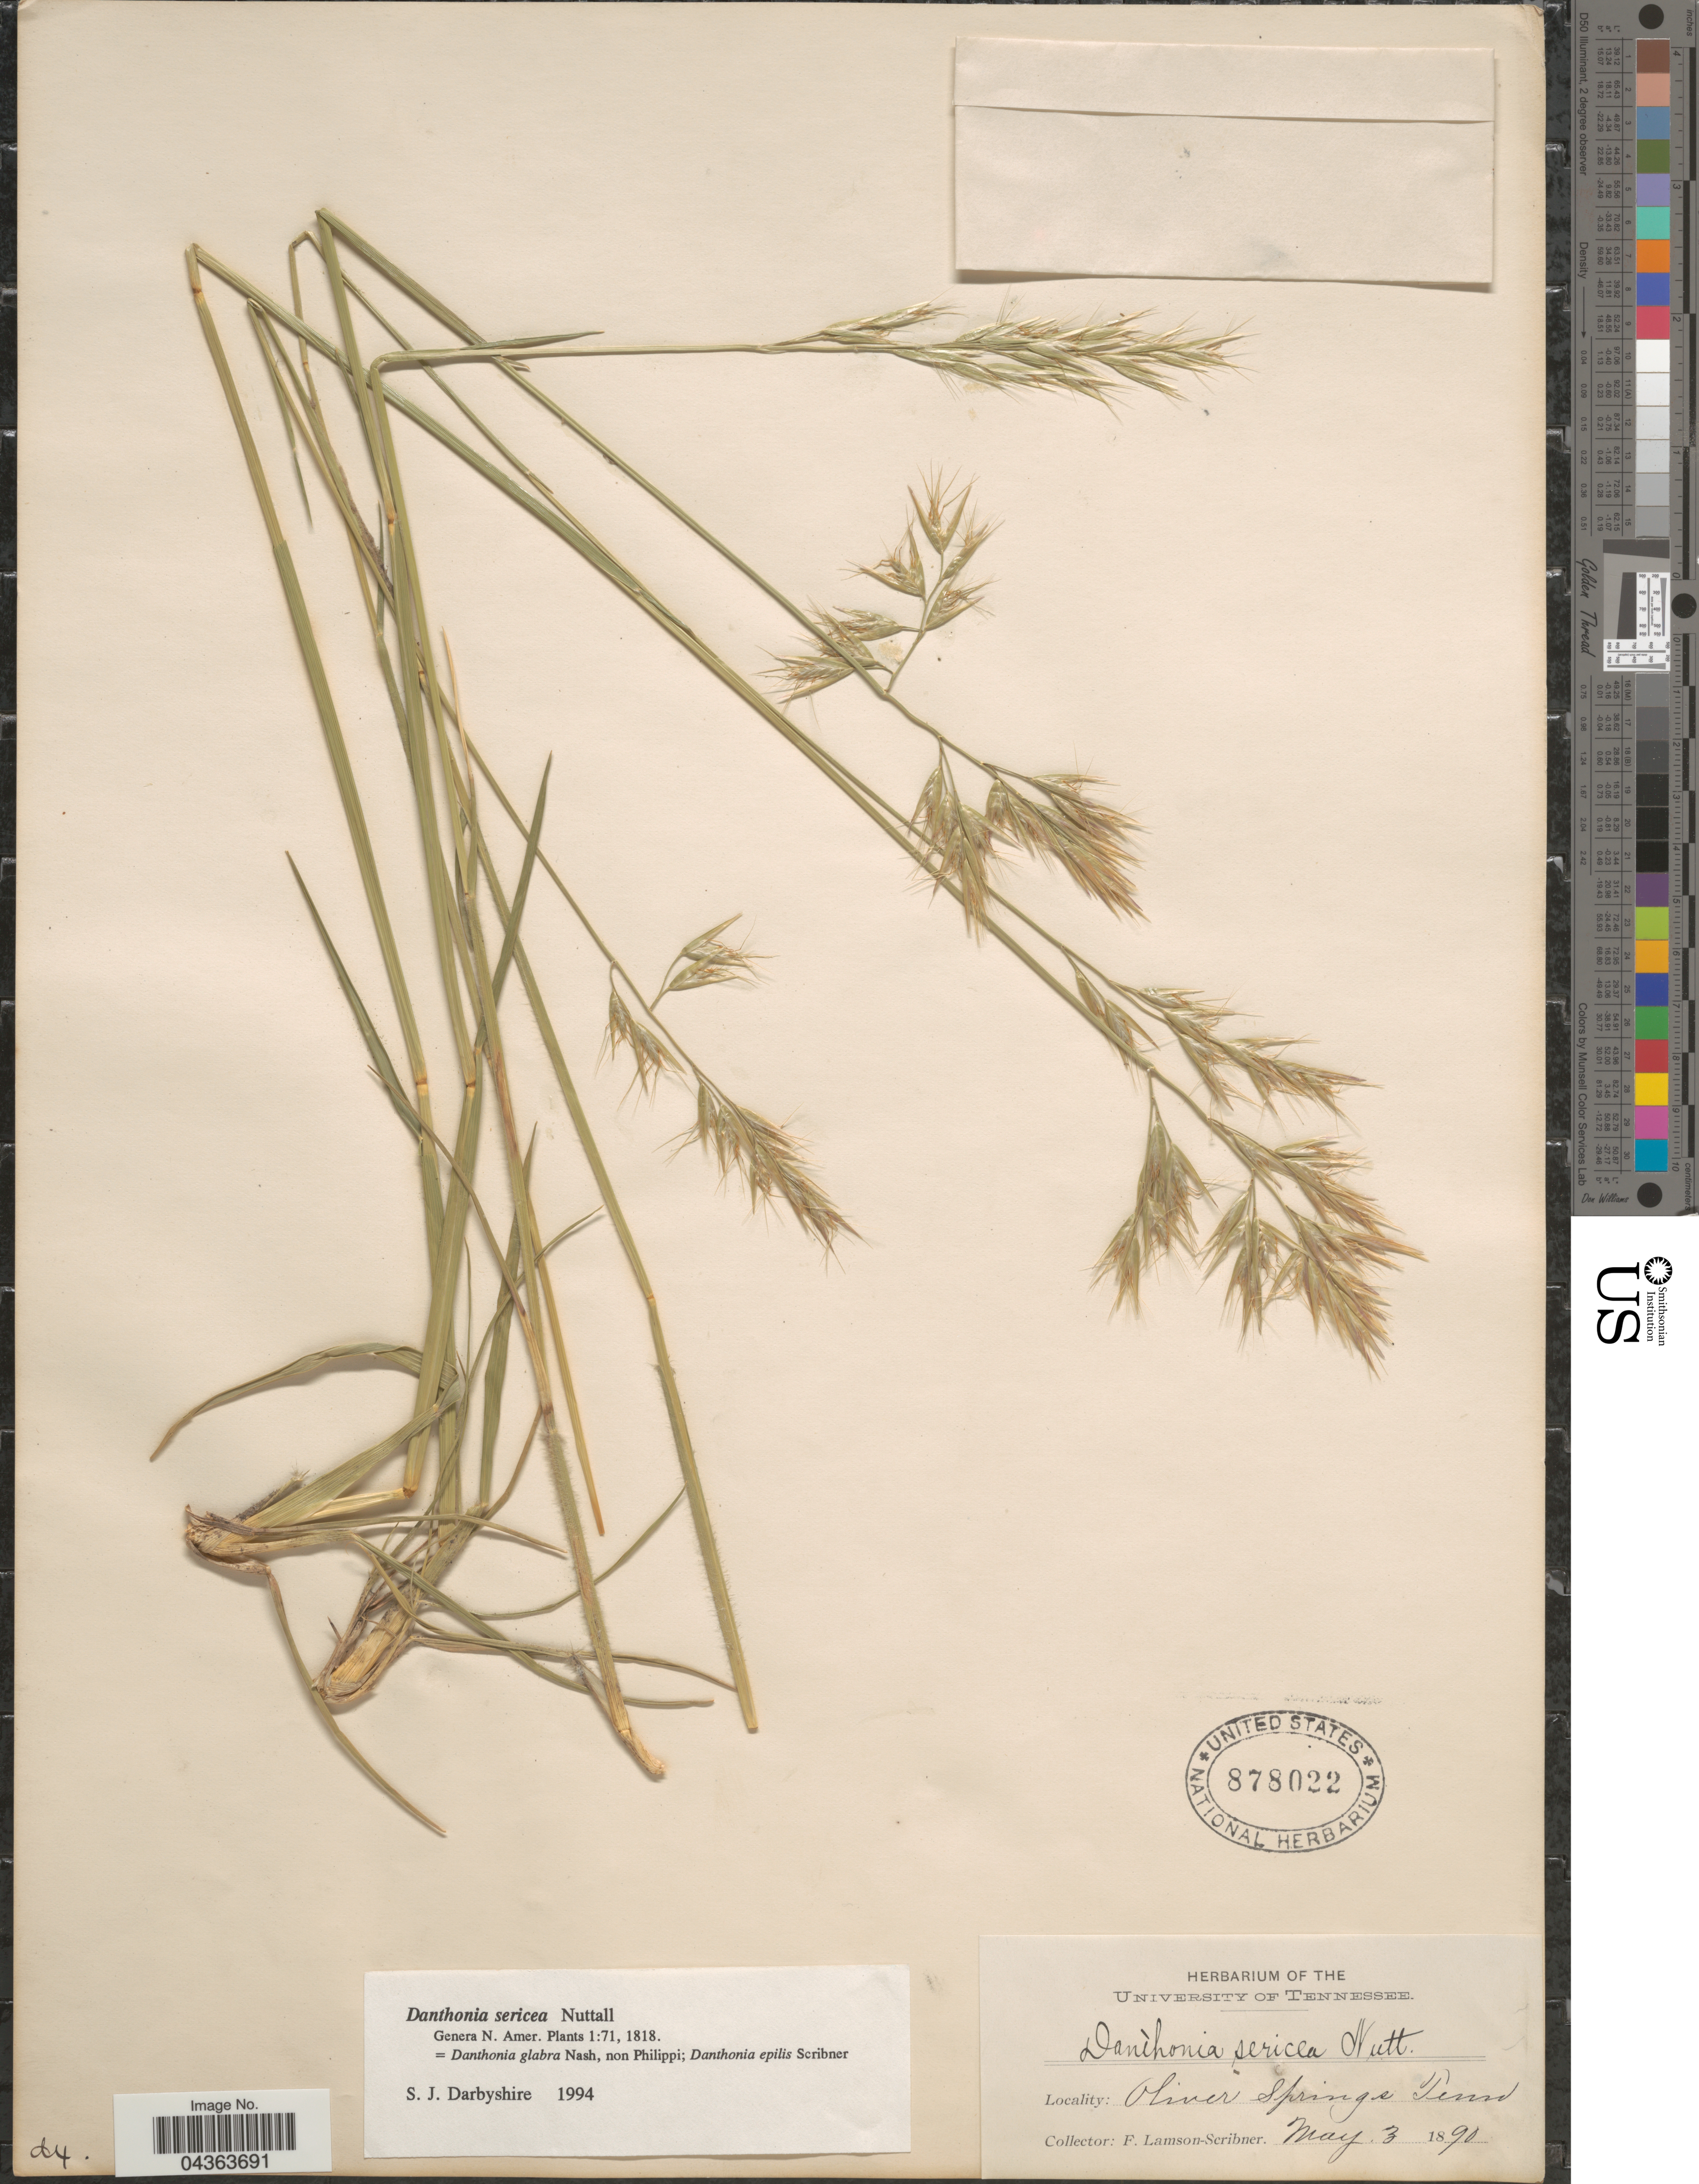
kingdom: Plantae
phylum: Tracheophyta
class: Liliopsida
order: Poales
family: Poaceae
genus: Danthonia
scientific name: Danthonia sericea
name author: Nutt.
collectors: F. Lamson-Scribner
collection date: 1890-05-03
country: United States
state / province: Tennessee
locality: Oliver Springs.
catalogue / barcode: US 878022